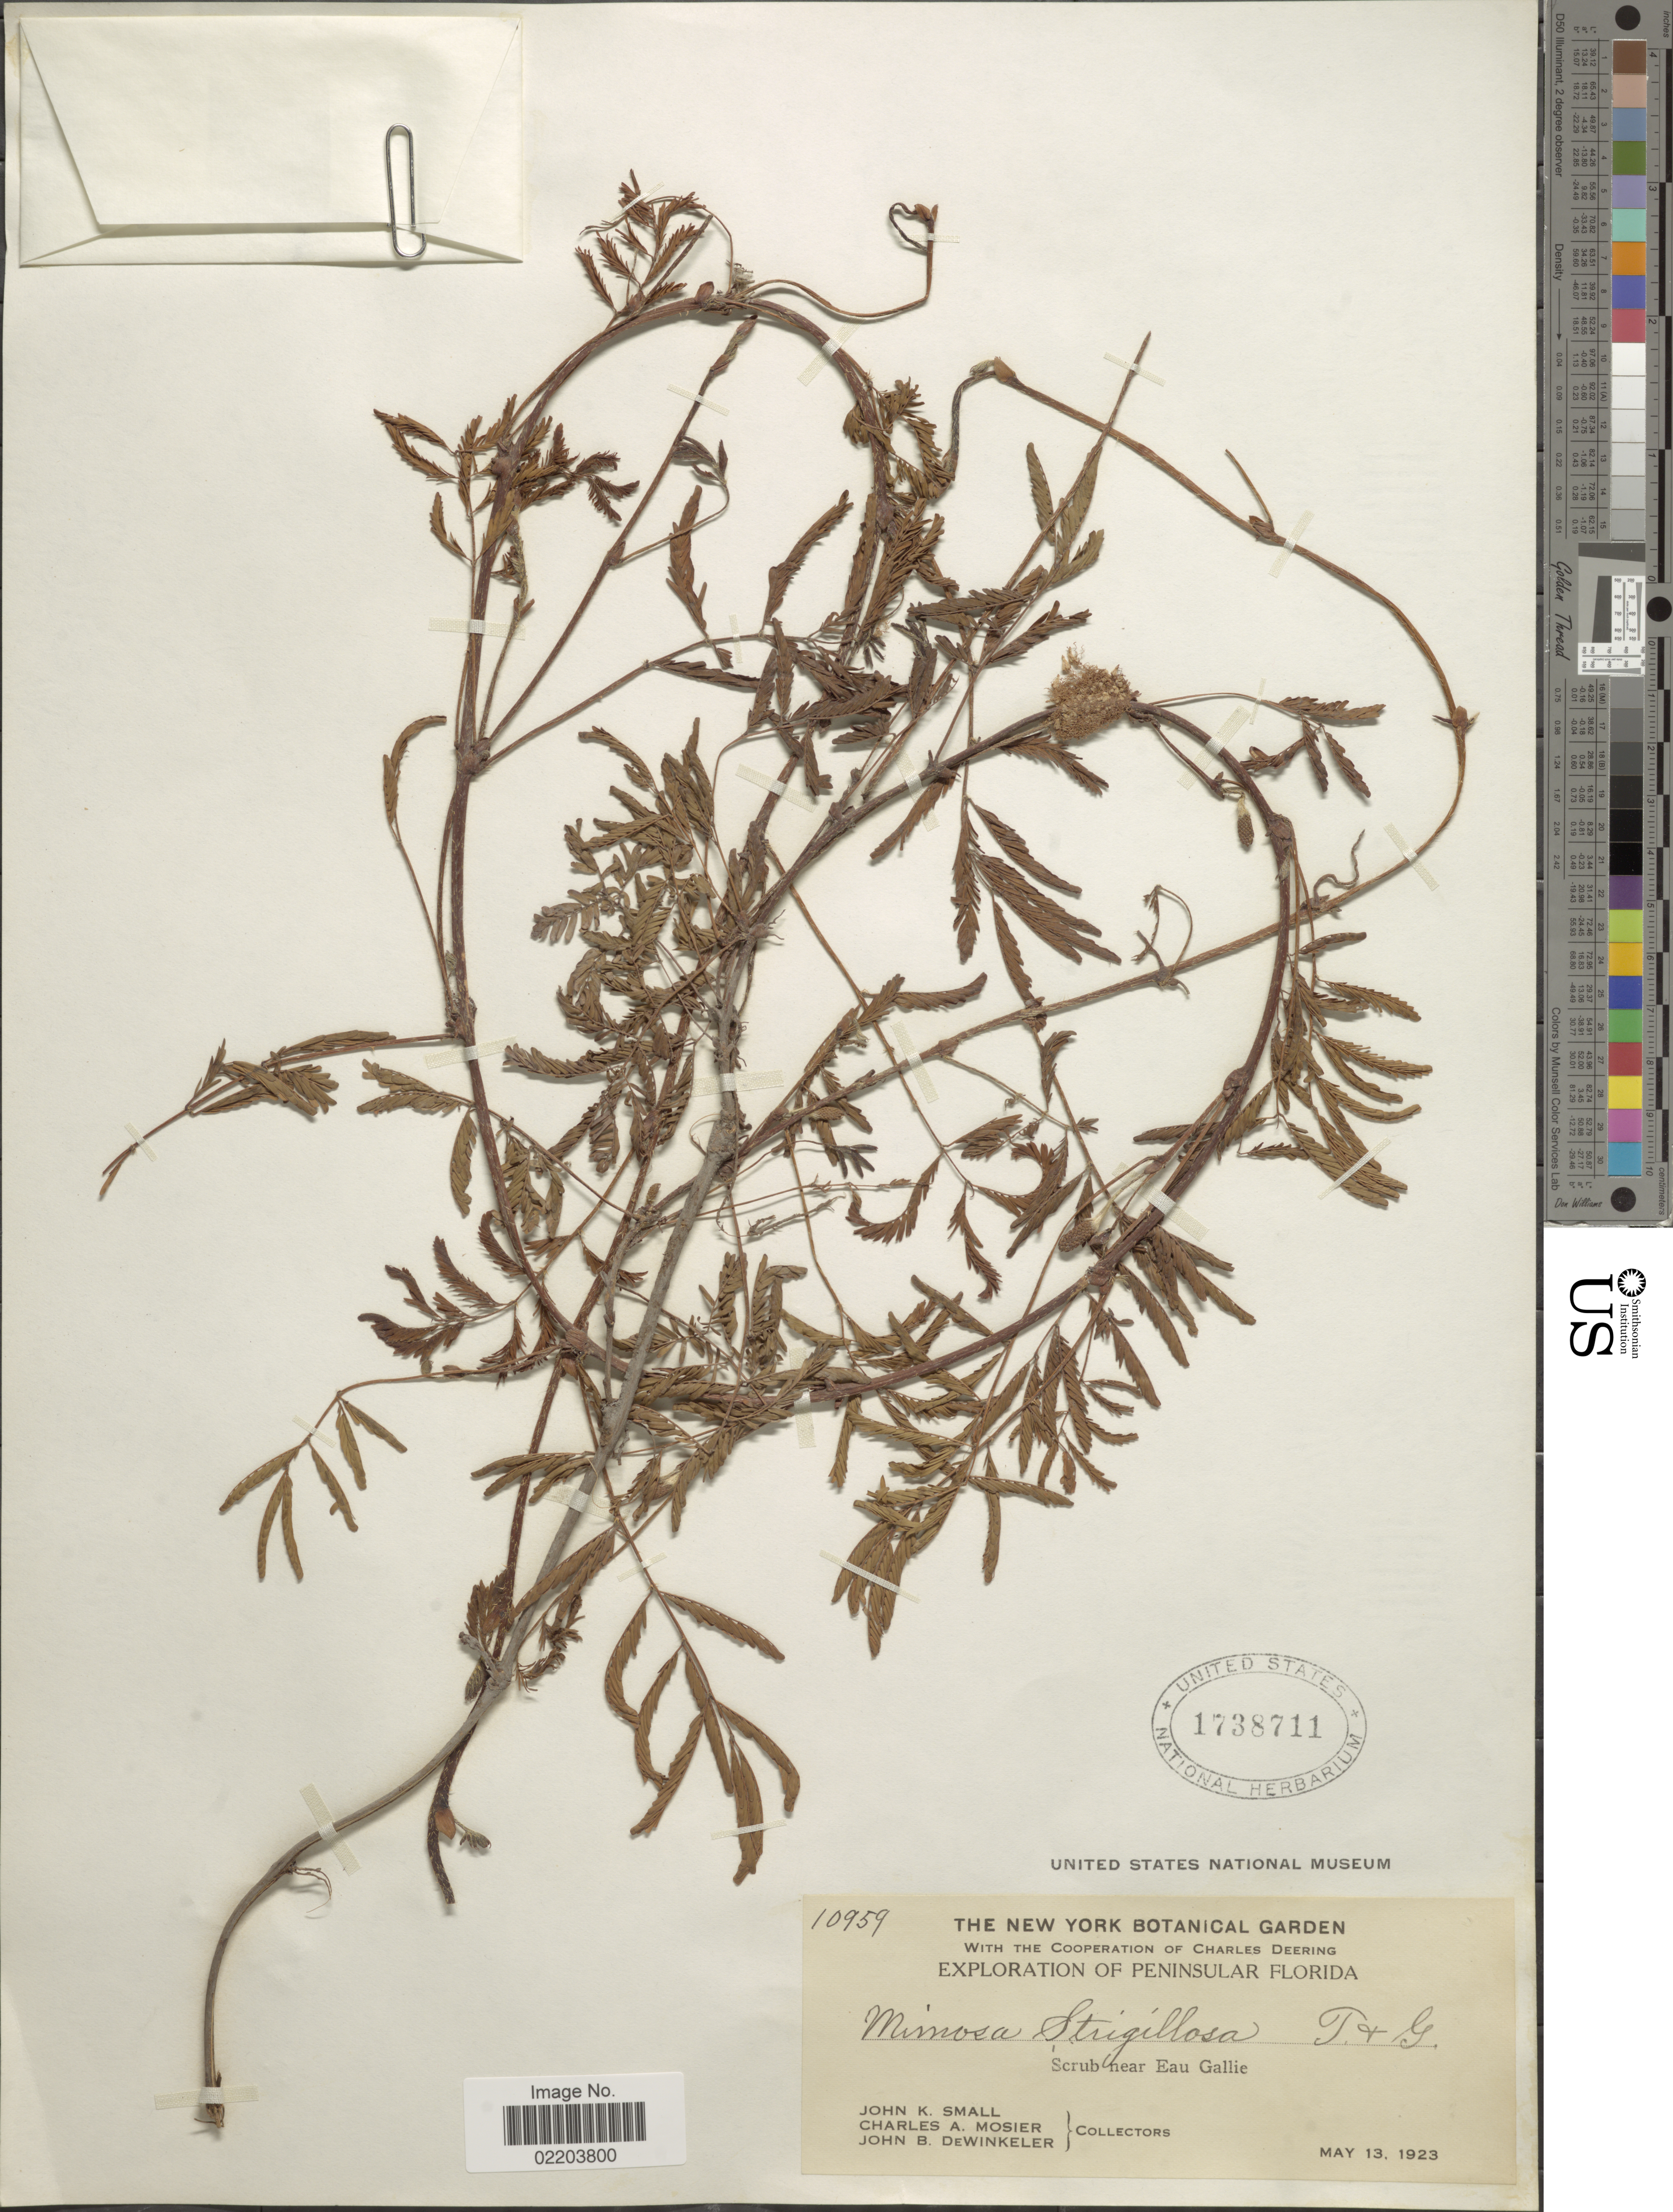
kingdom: Plantae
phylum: Tracheophyta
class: Magnoliopsida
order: Fabales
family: Fabaceae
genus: Mimosa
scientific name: Mimosa strigillosa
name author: Torr. & A. Gray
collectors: J. K. Small, C. A. Mosier & J. B. Dewinkeler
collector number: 10959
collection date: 1923-05-13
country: United States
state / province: Florida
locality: Peninsular Florida, Scrub near Eau Gallie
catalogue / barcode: US 1738711